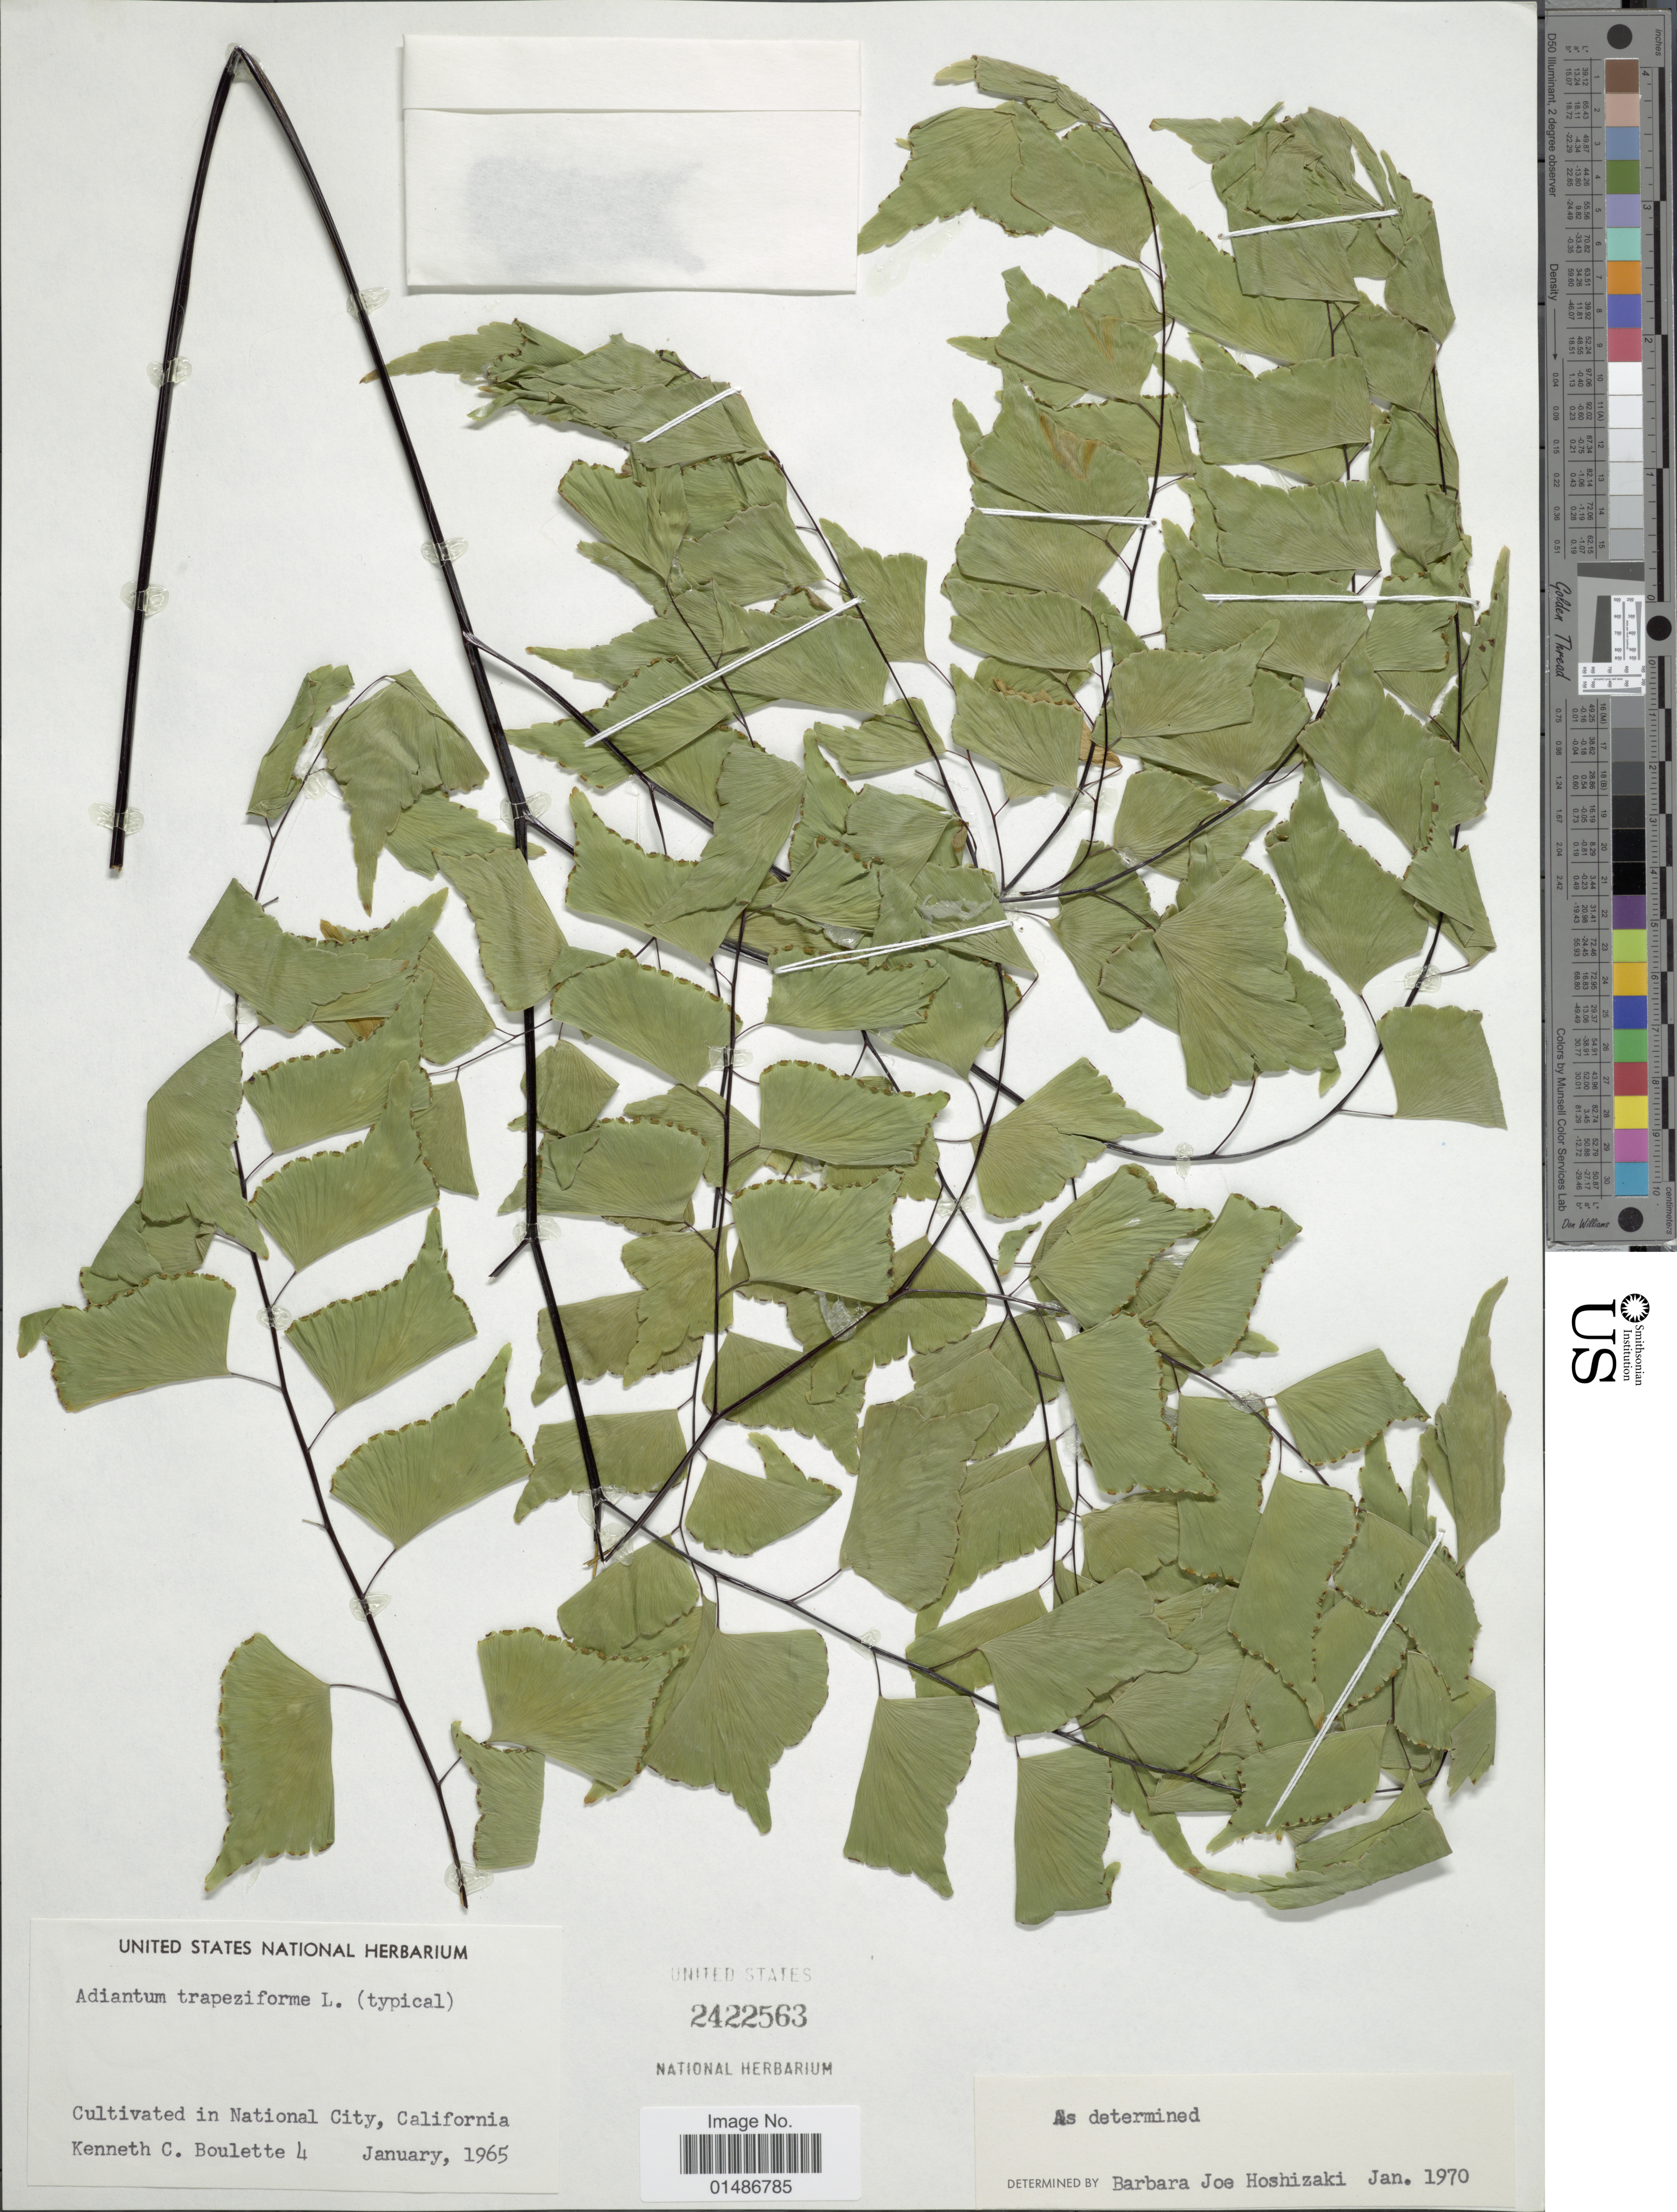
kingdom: Plantae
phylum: Tracheophyta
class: Polypodiopsida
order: Polypodiales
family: Pteridaceae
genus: Adiantum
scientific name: Adiantum trapeziforme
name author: L.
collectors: K. Boulette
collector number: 4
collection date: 1965-01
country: United States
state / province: California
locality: Cultivated in National City.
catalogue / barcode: US 2422563